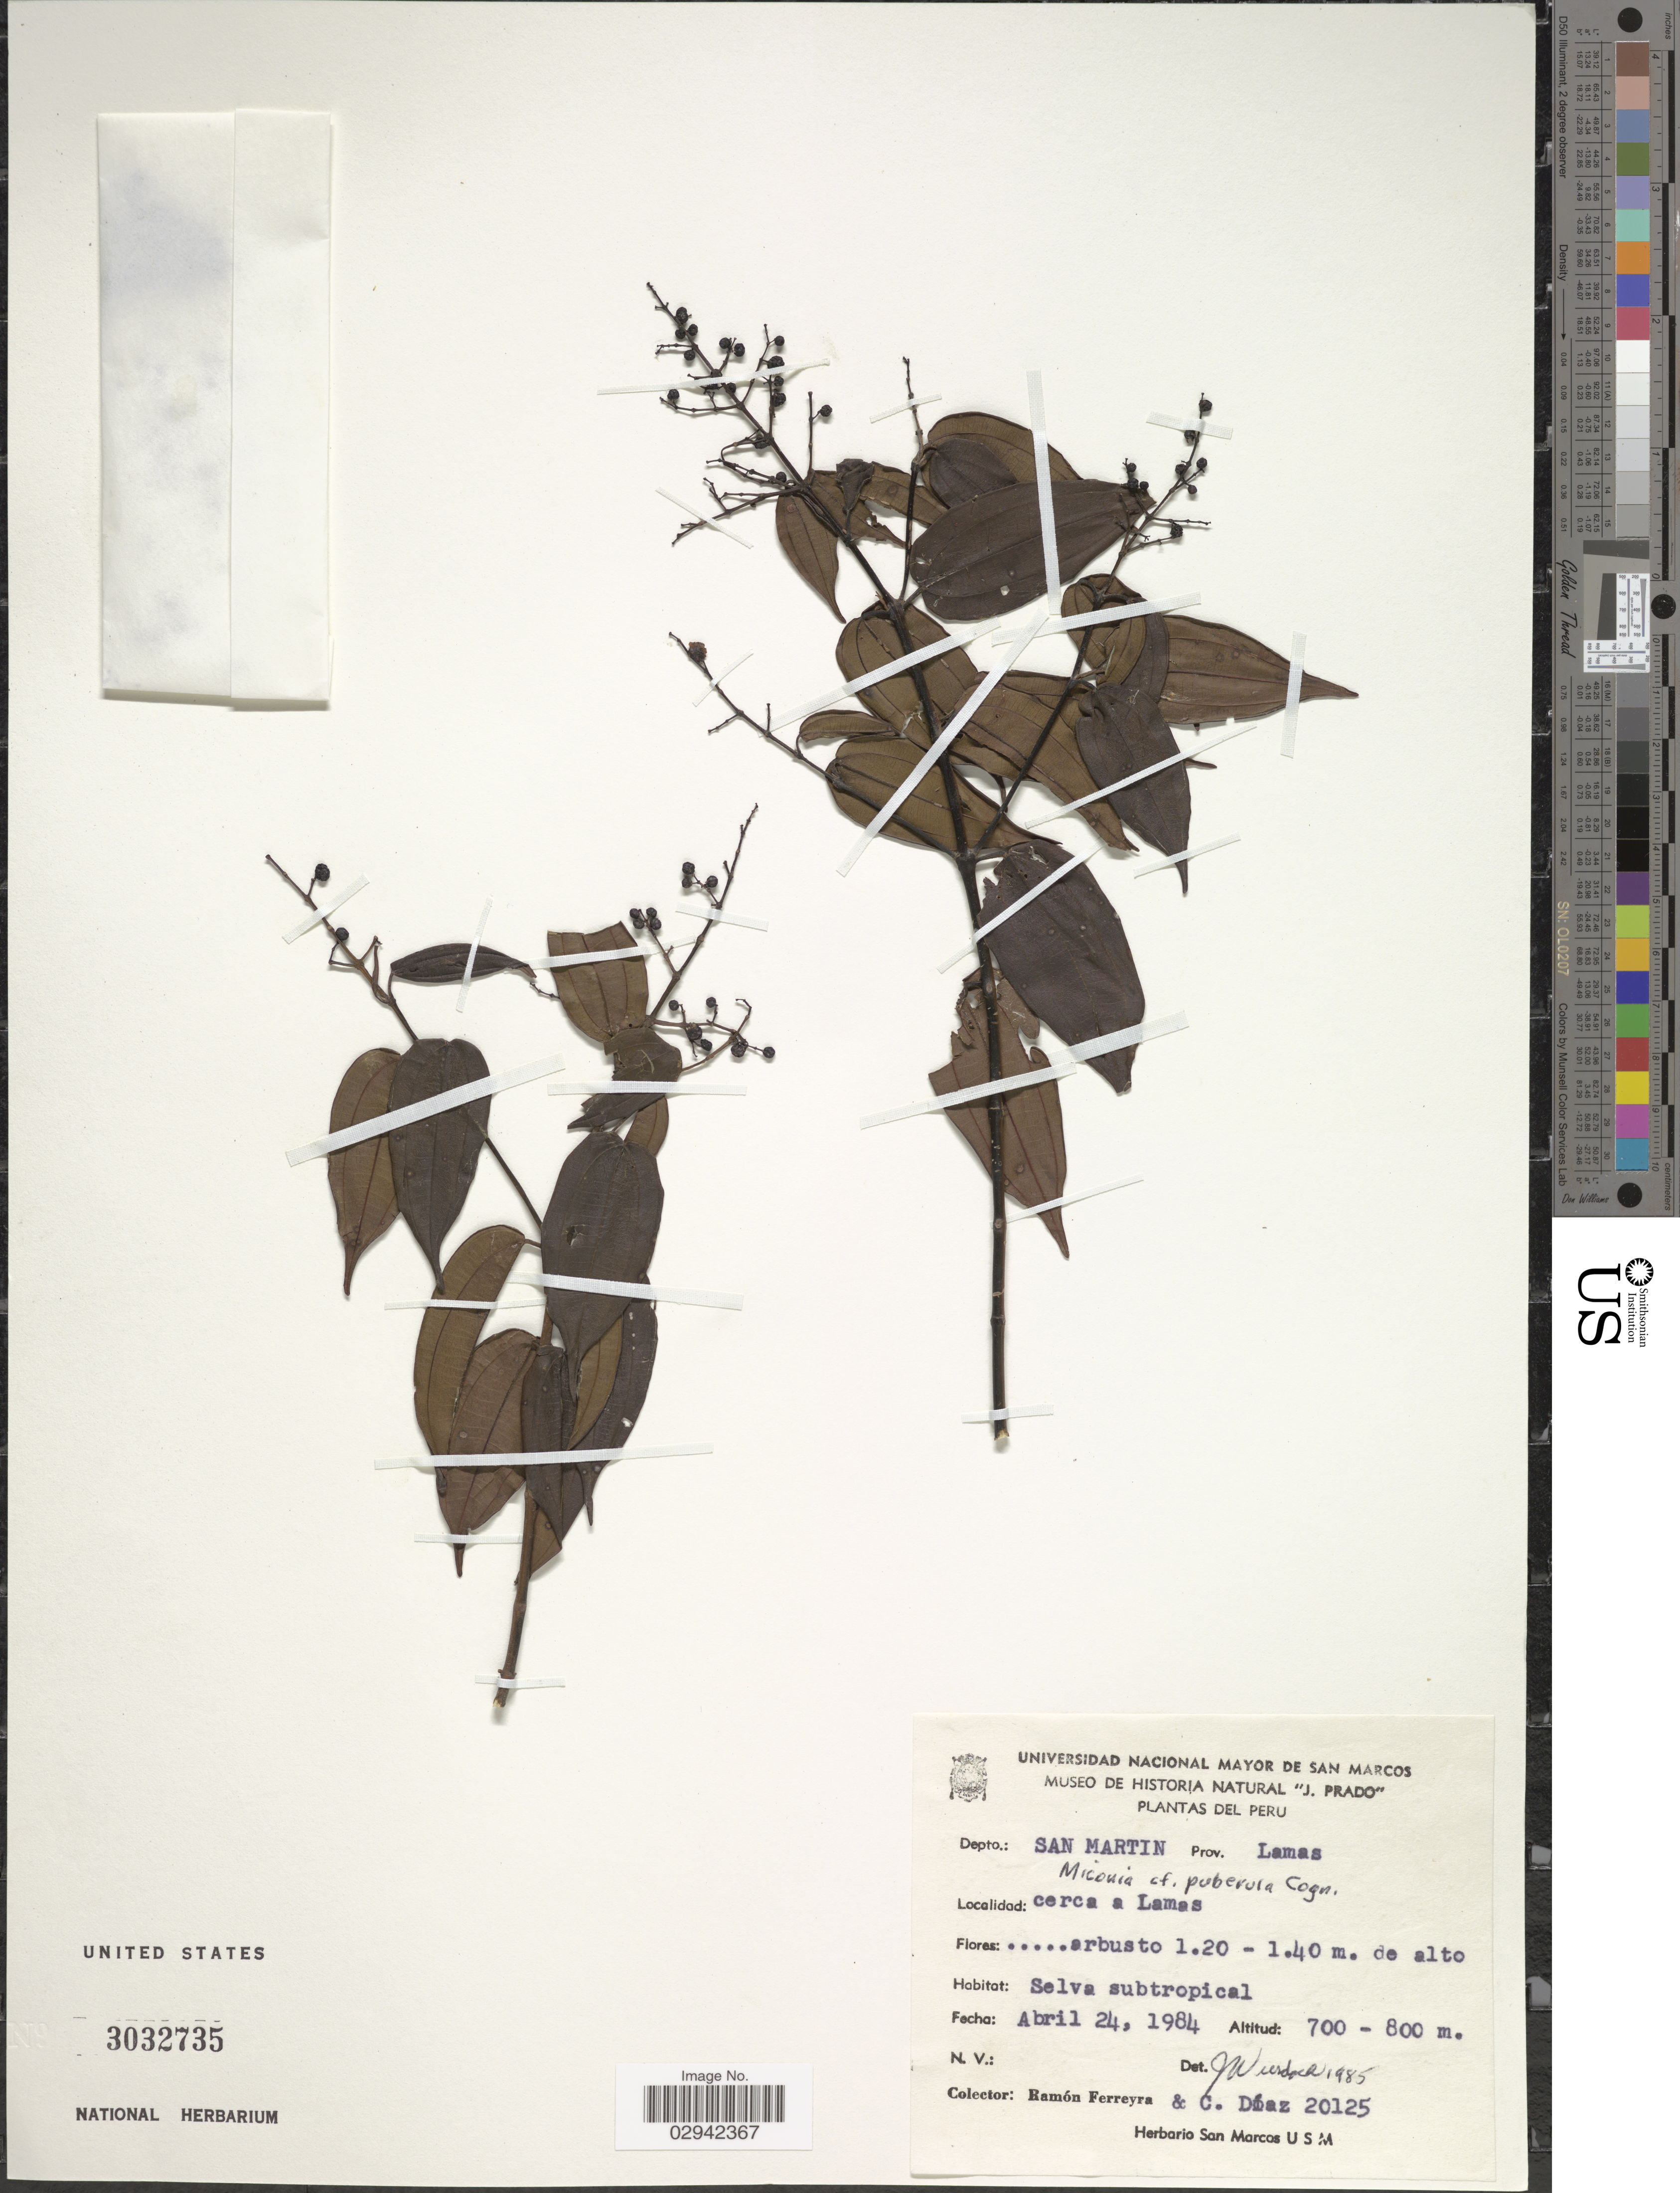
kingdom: Plantae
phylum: Tracheophyta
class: Magnoliopsida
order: Myrtales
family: Melastomataceae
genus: Miconia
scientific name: Miconia puberula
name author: Cogn.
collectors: R. A. Ferreyra & C. Díaz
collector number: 20125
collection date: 1984-04-24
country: Peru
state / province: San Martín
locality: Depto.: San Martin, Prov. Lamas, cerca a Lamas.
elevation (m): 700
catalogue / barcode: US 3032735